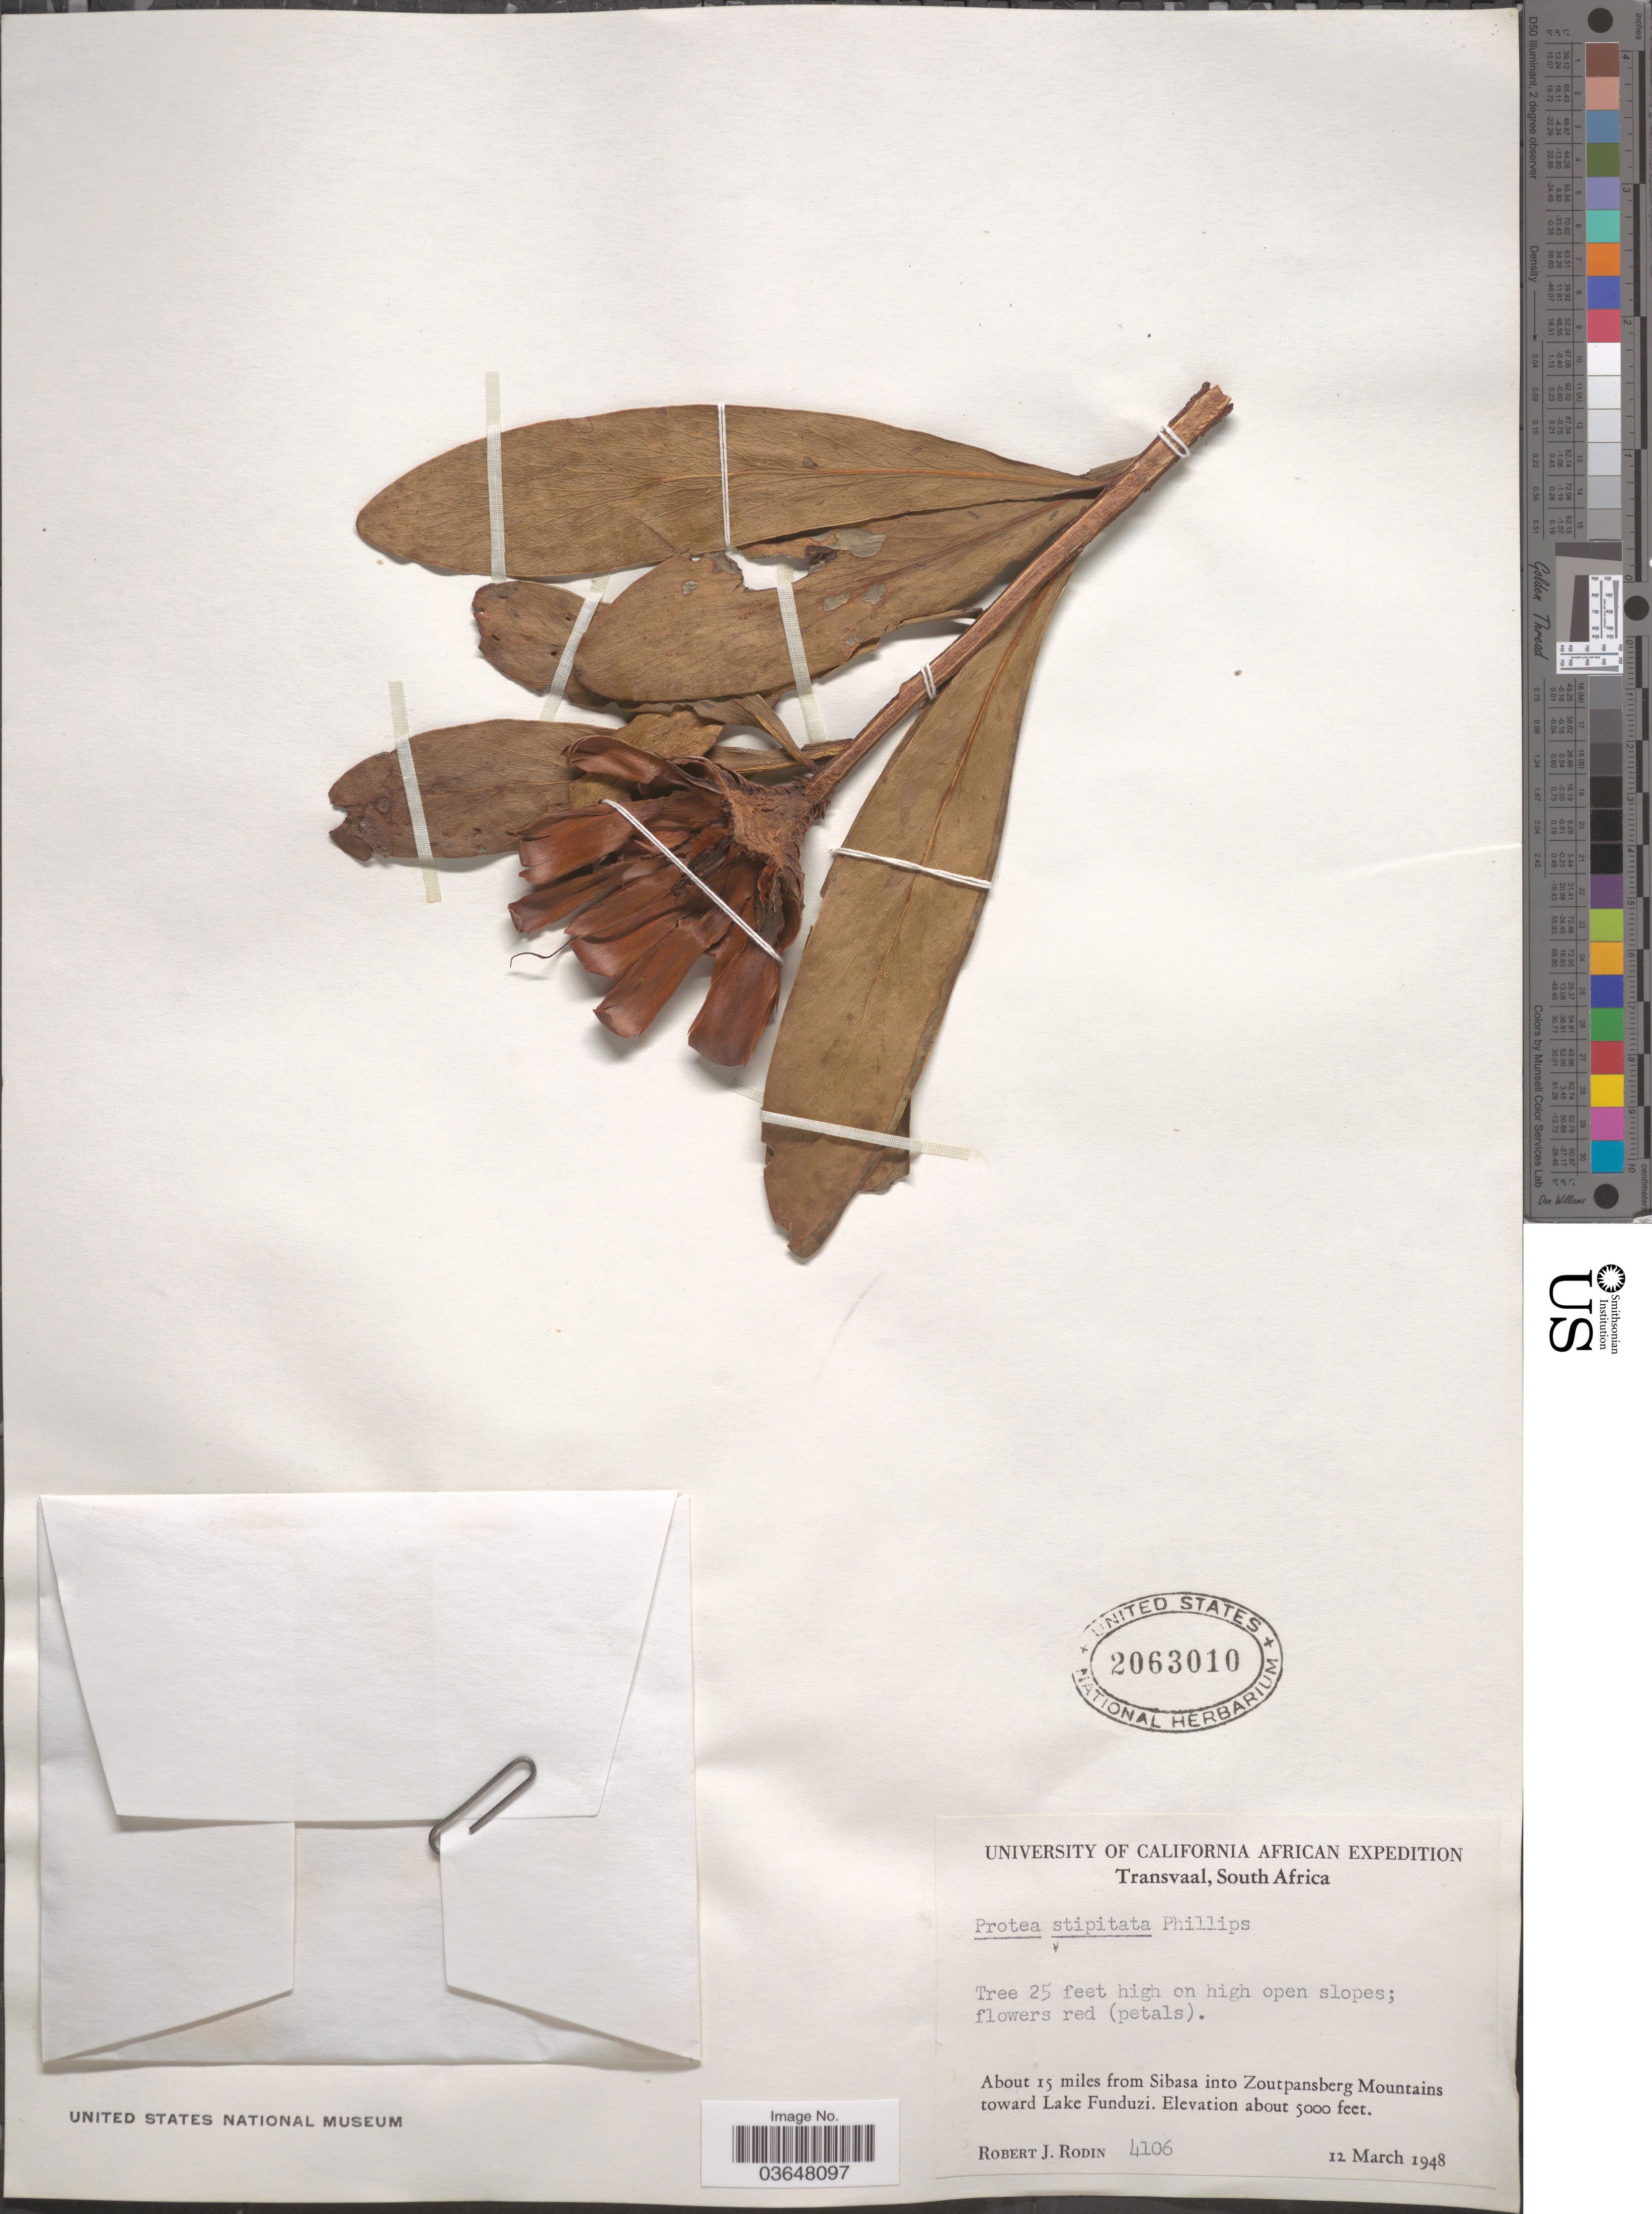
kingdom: Plantae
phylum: Tracheophyta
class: Magnoliopsida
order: Proteales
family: Proteaceae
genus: Protea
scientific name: Protea stipitata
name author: E. Phillips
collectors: R. J. Rodin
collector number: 4106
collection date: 1948-03-12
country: South Africa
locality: Transvaal. About 15 miles from Sibasa into Zoutpansberg Mountains toward Lake Funduzi.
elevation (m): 1524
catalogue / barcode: US 2063010